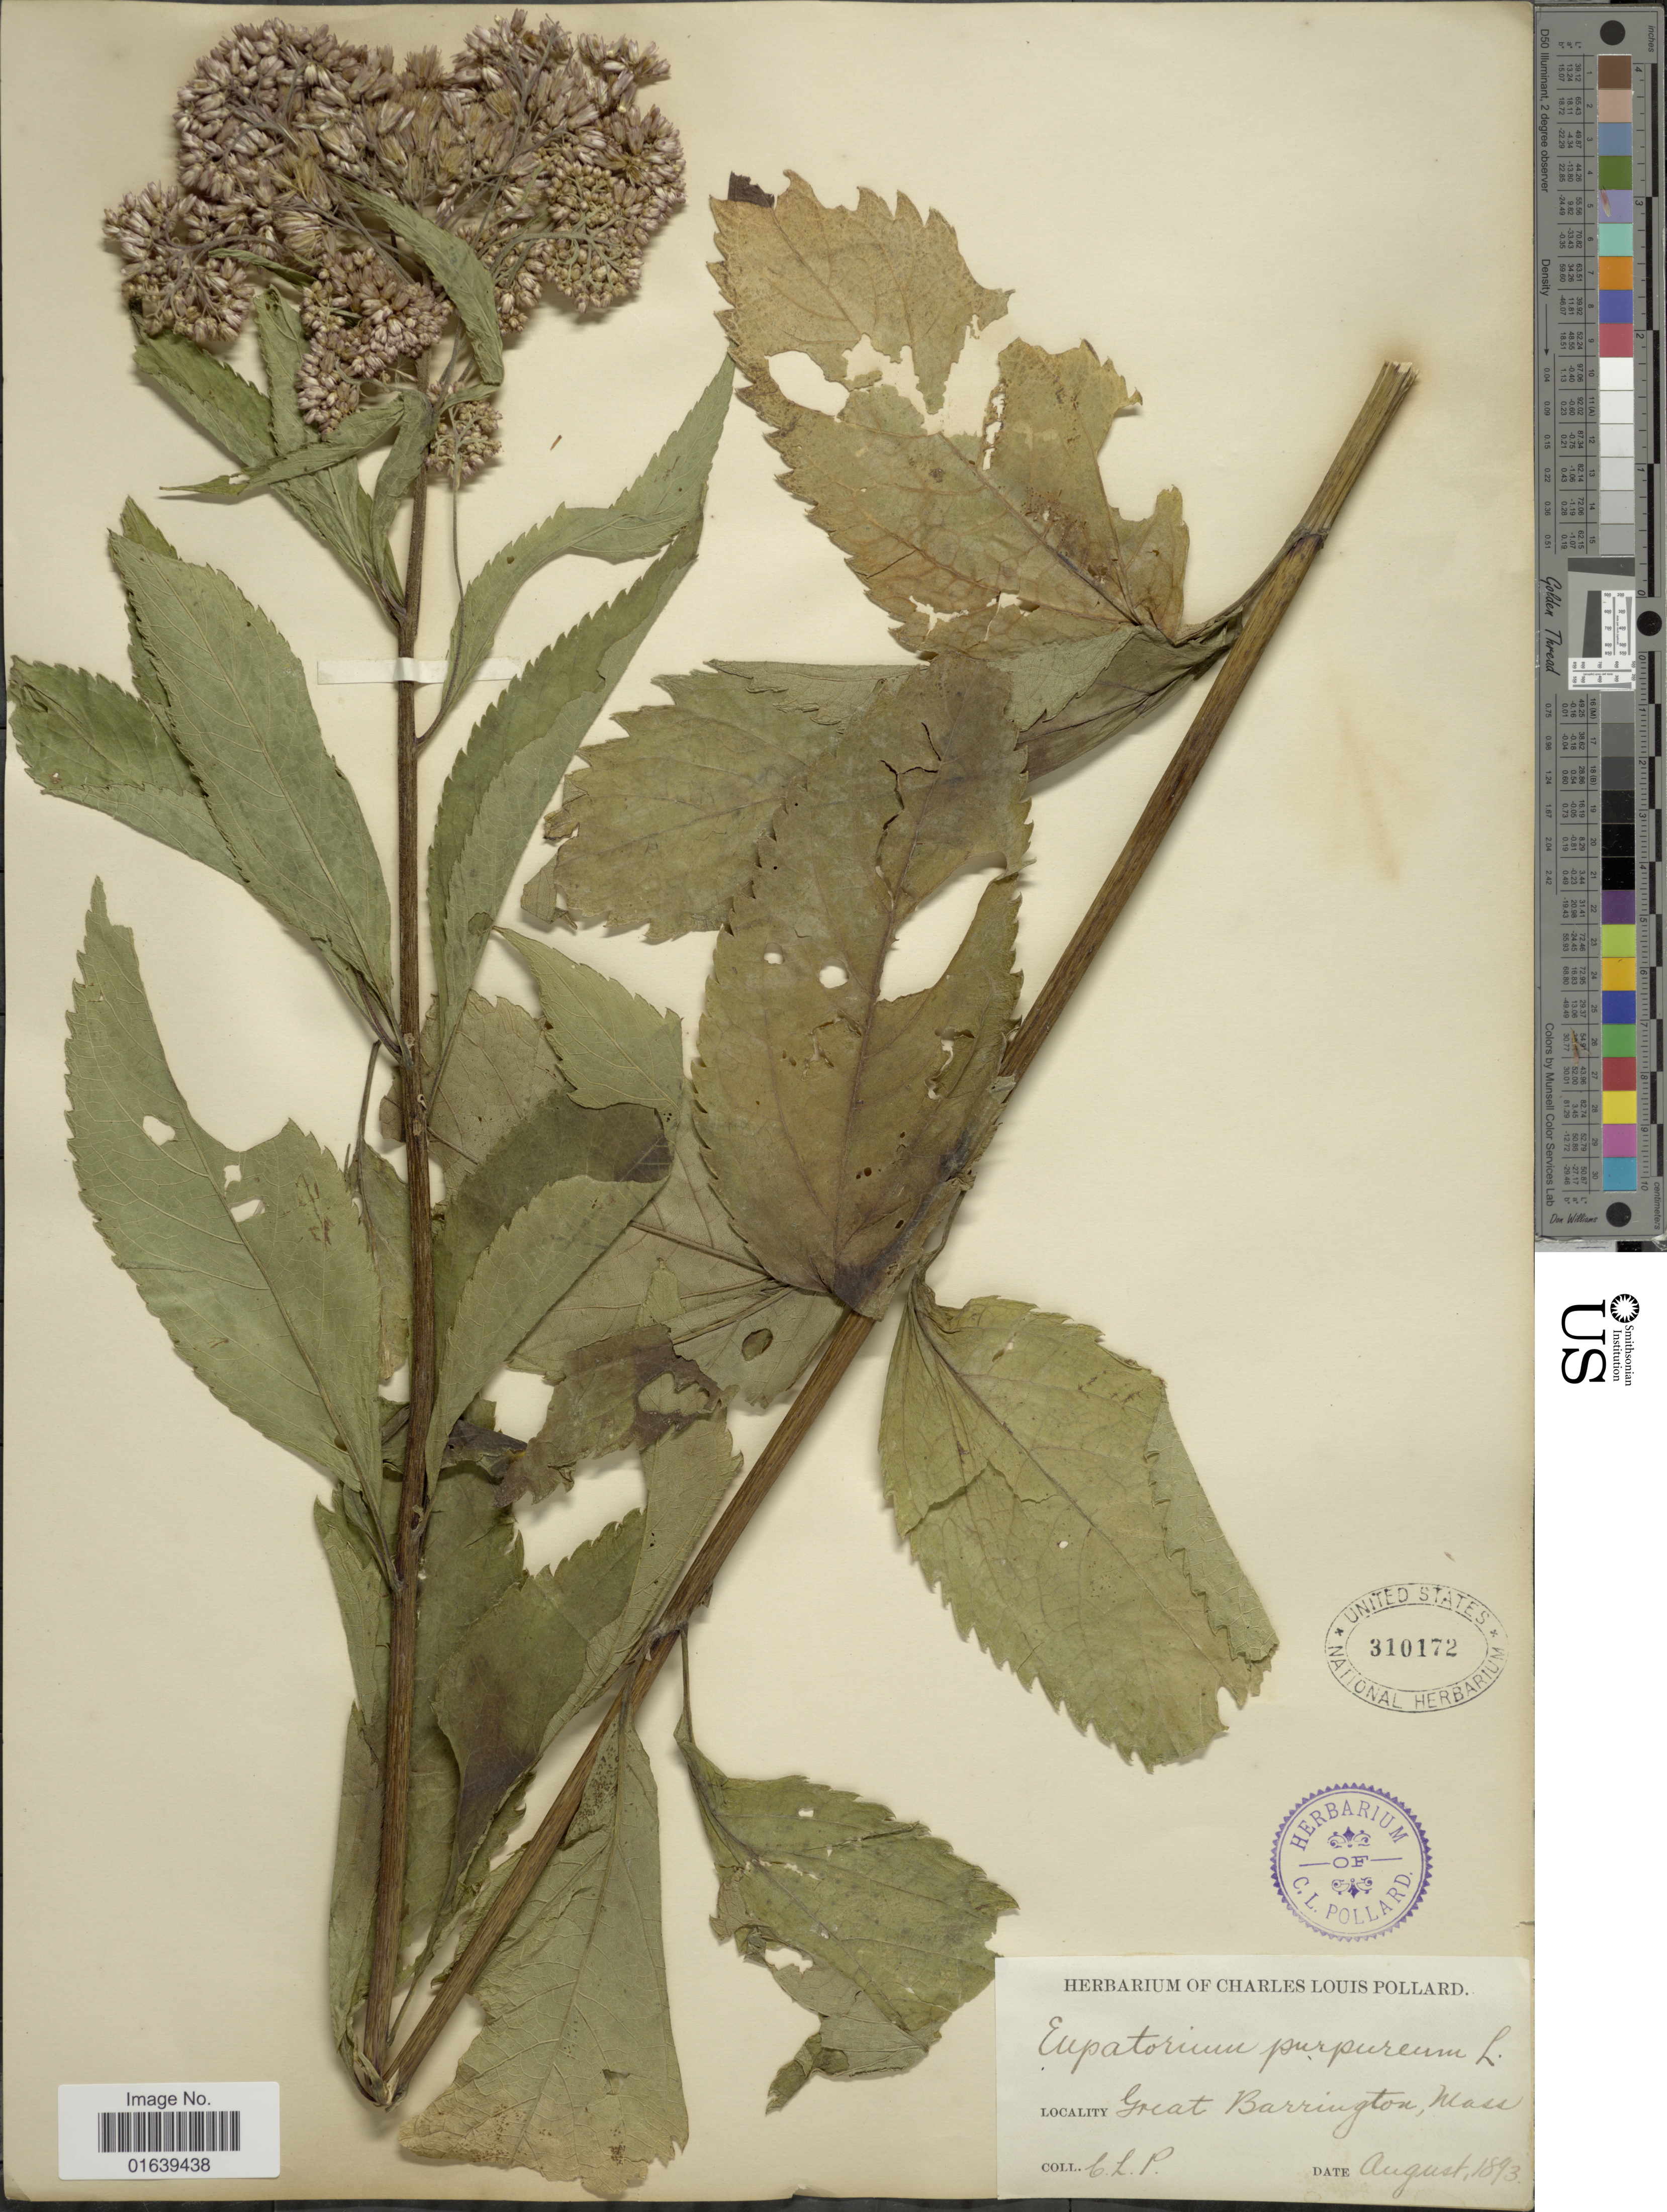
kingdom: Plantae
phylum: Tracheophyta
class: Magnoliopsida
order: Asterales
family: Asteraceae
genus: Eupatorium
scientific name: Eupatorium maculatum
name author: L.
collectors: C. L. Pollard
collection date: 1893-08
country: United States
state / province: Massachusetts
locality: Great Barrington, Mass.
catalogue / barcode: US 310172